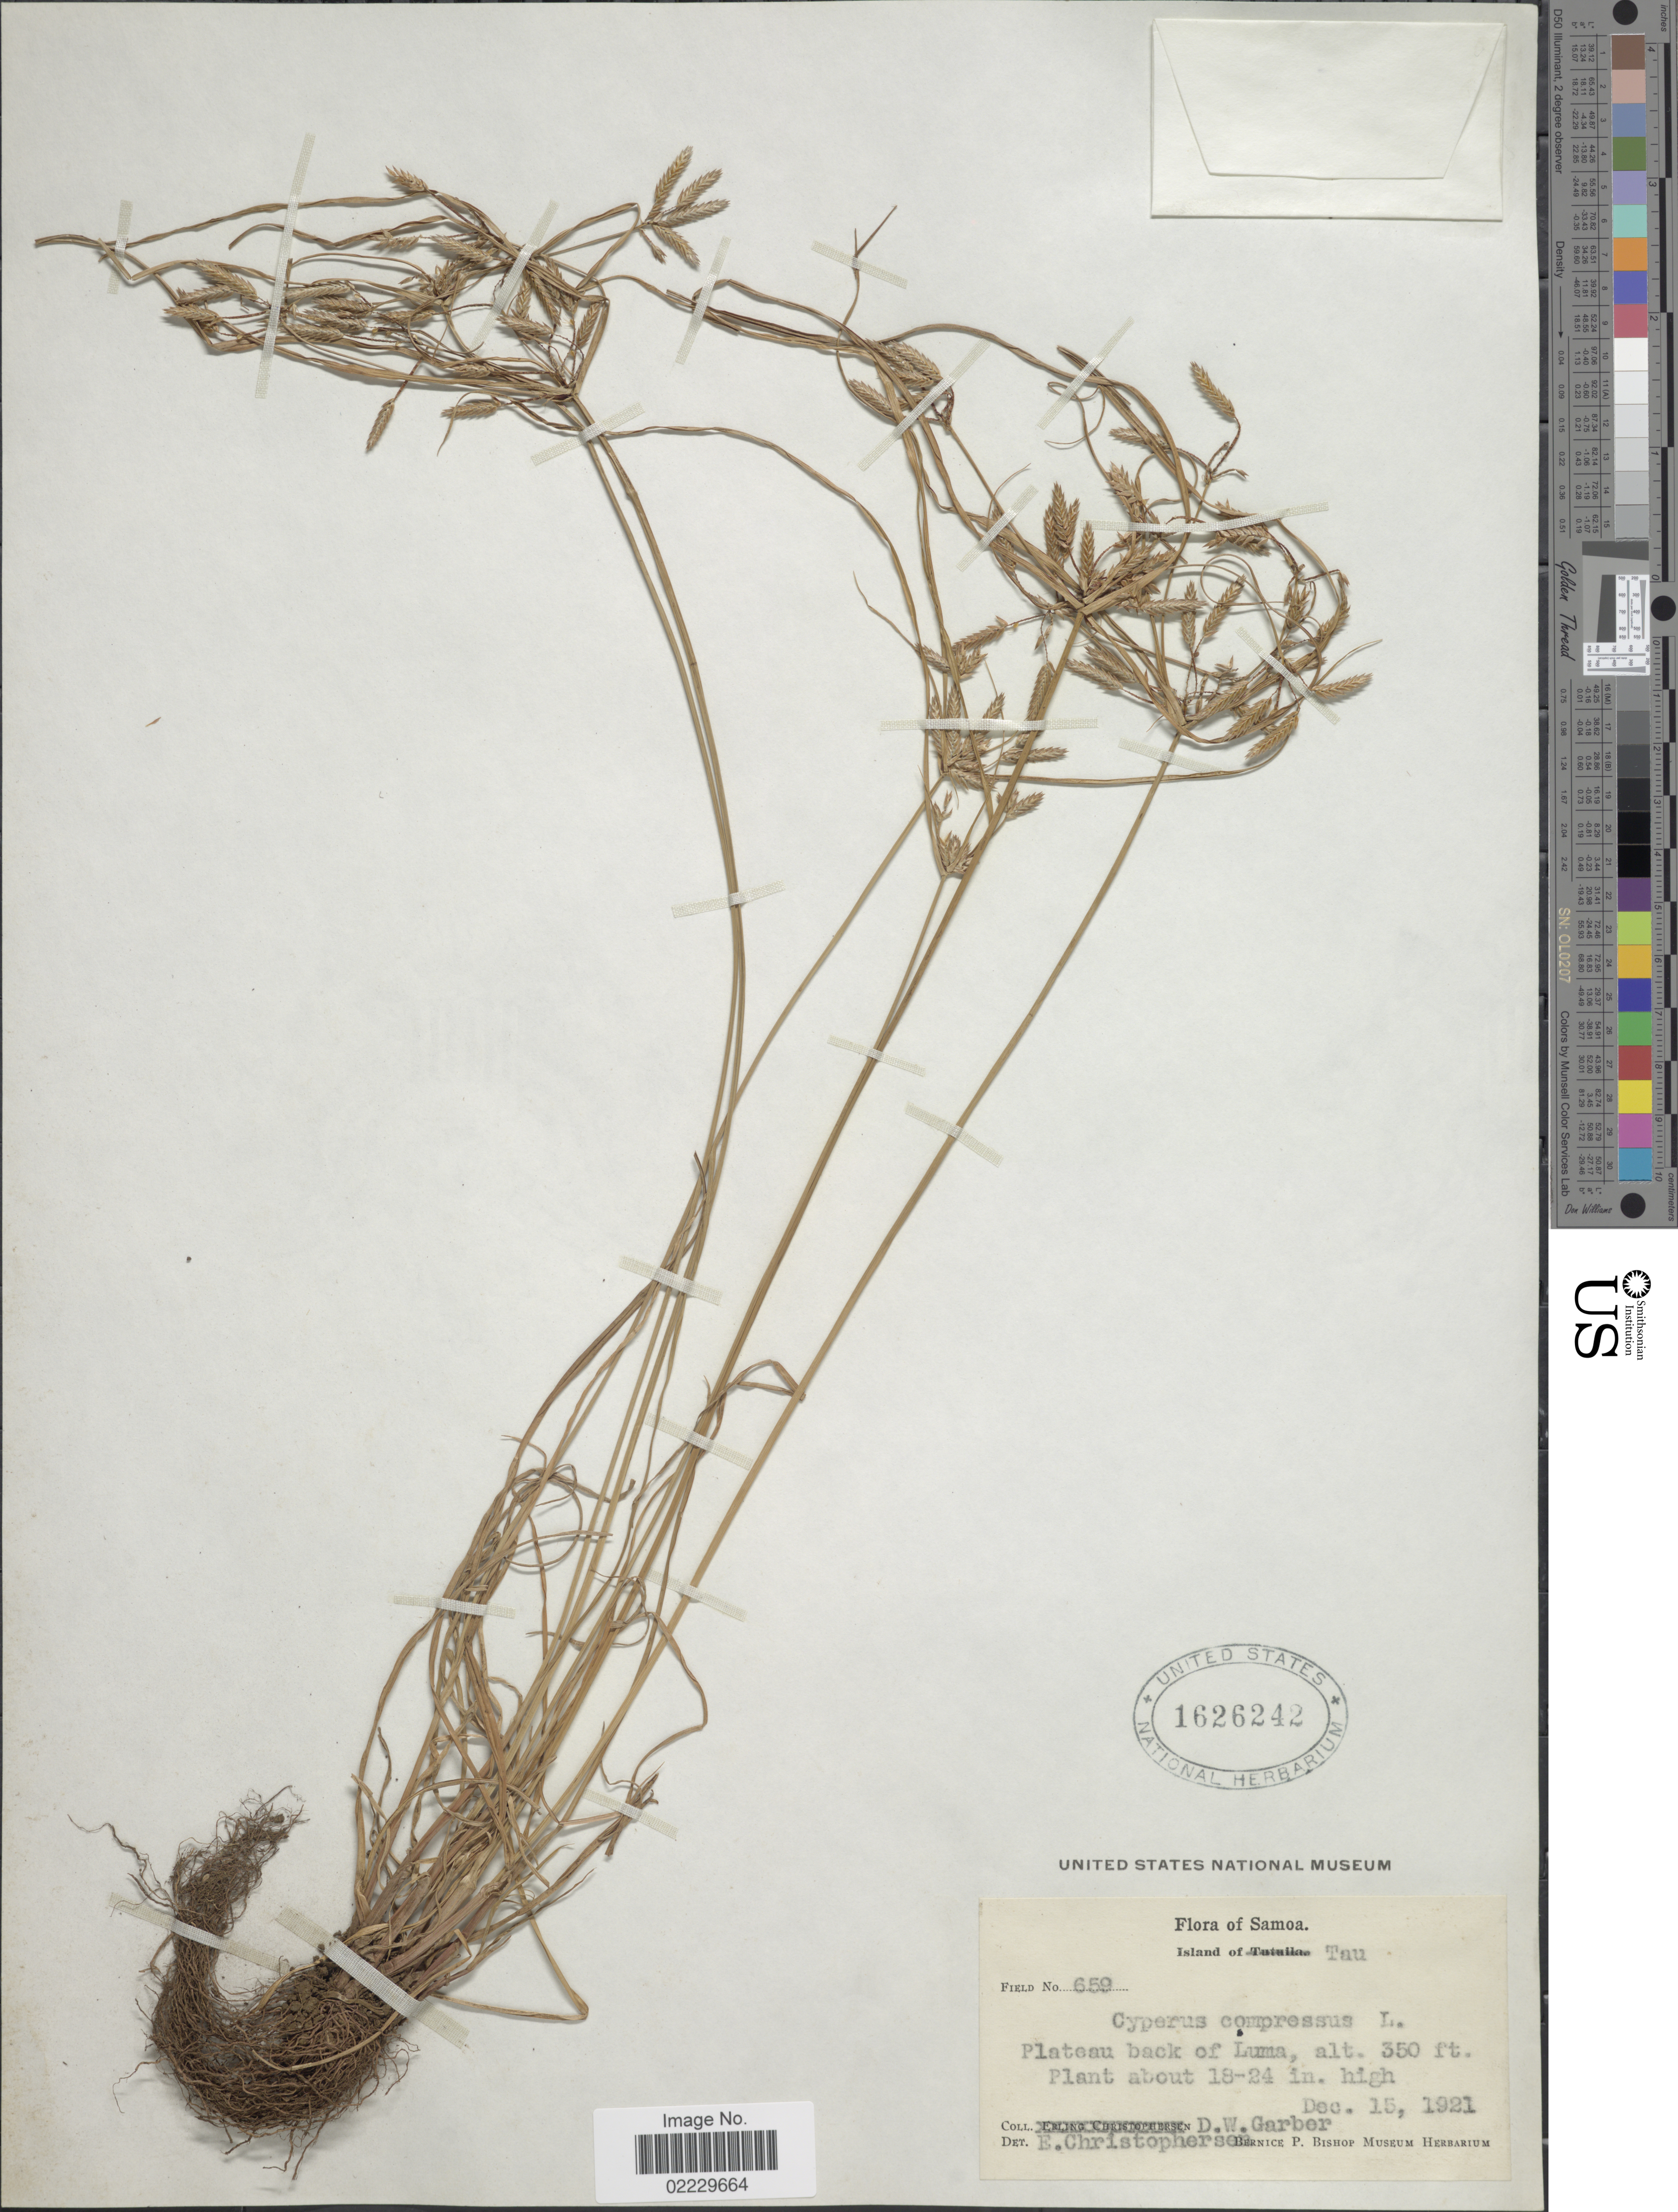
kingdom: Plantae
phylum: Tracheophyta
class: Liliopsida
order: Poales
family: Cyperaceae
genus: Cyperus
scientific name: Cyperus compressus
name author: L.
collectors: D. W. Garber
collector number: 659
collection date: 1921-12-15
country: American Samoa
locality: Island of Tau, Plateau back of Luma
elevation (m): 107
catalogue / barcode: US 1626242